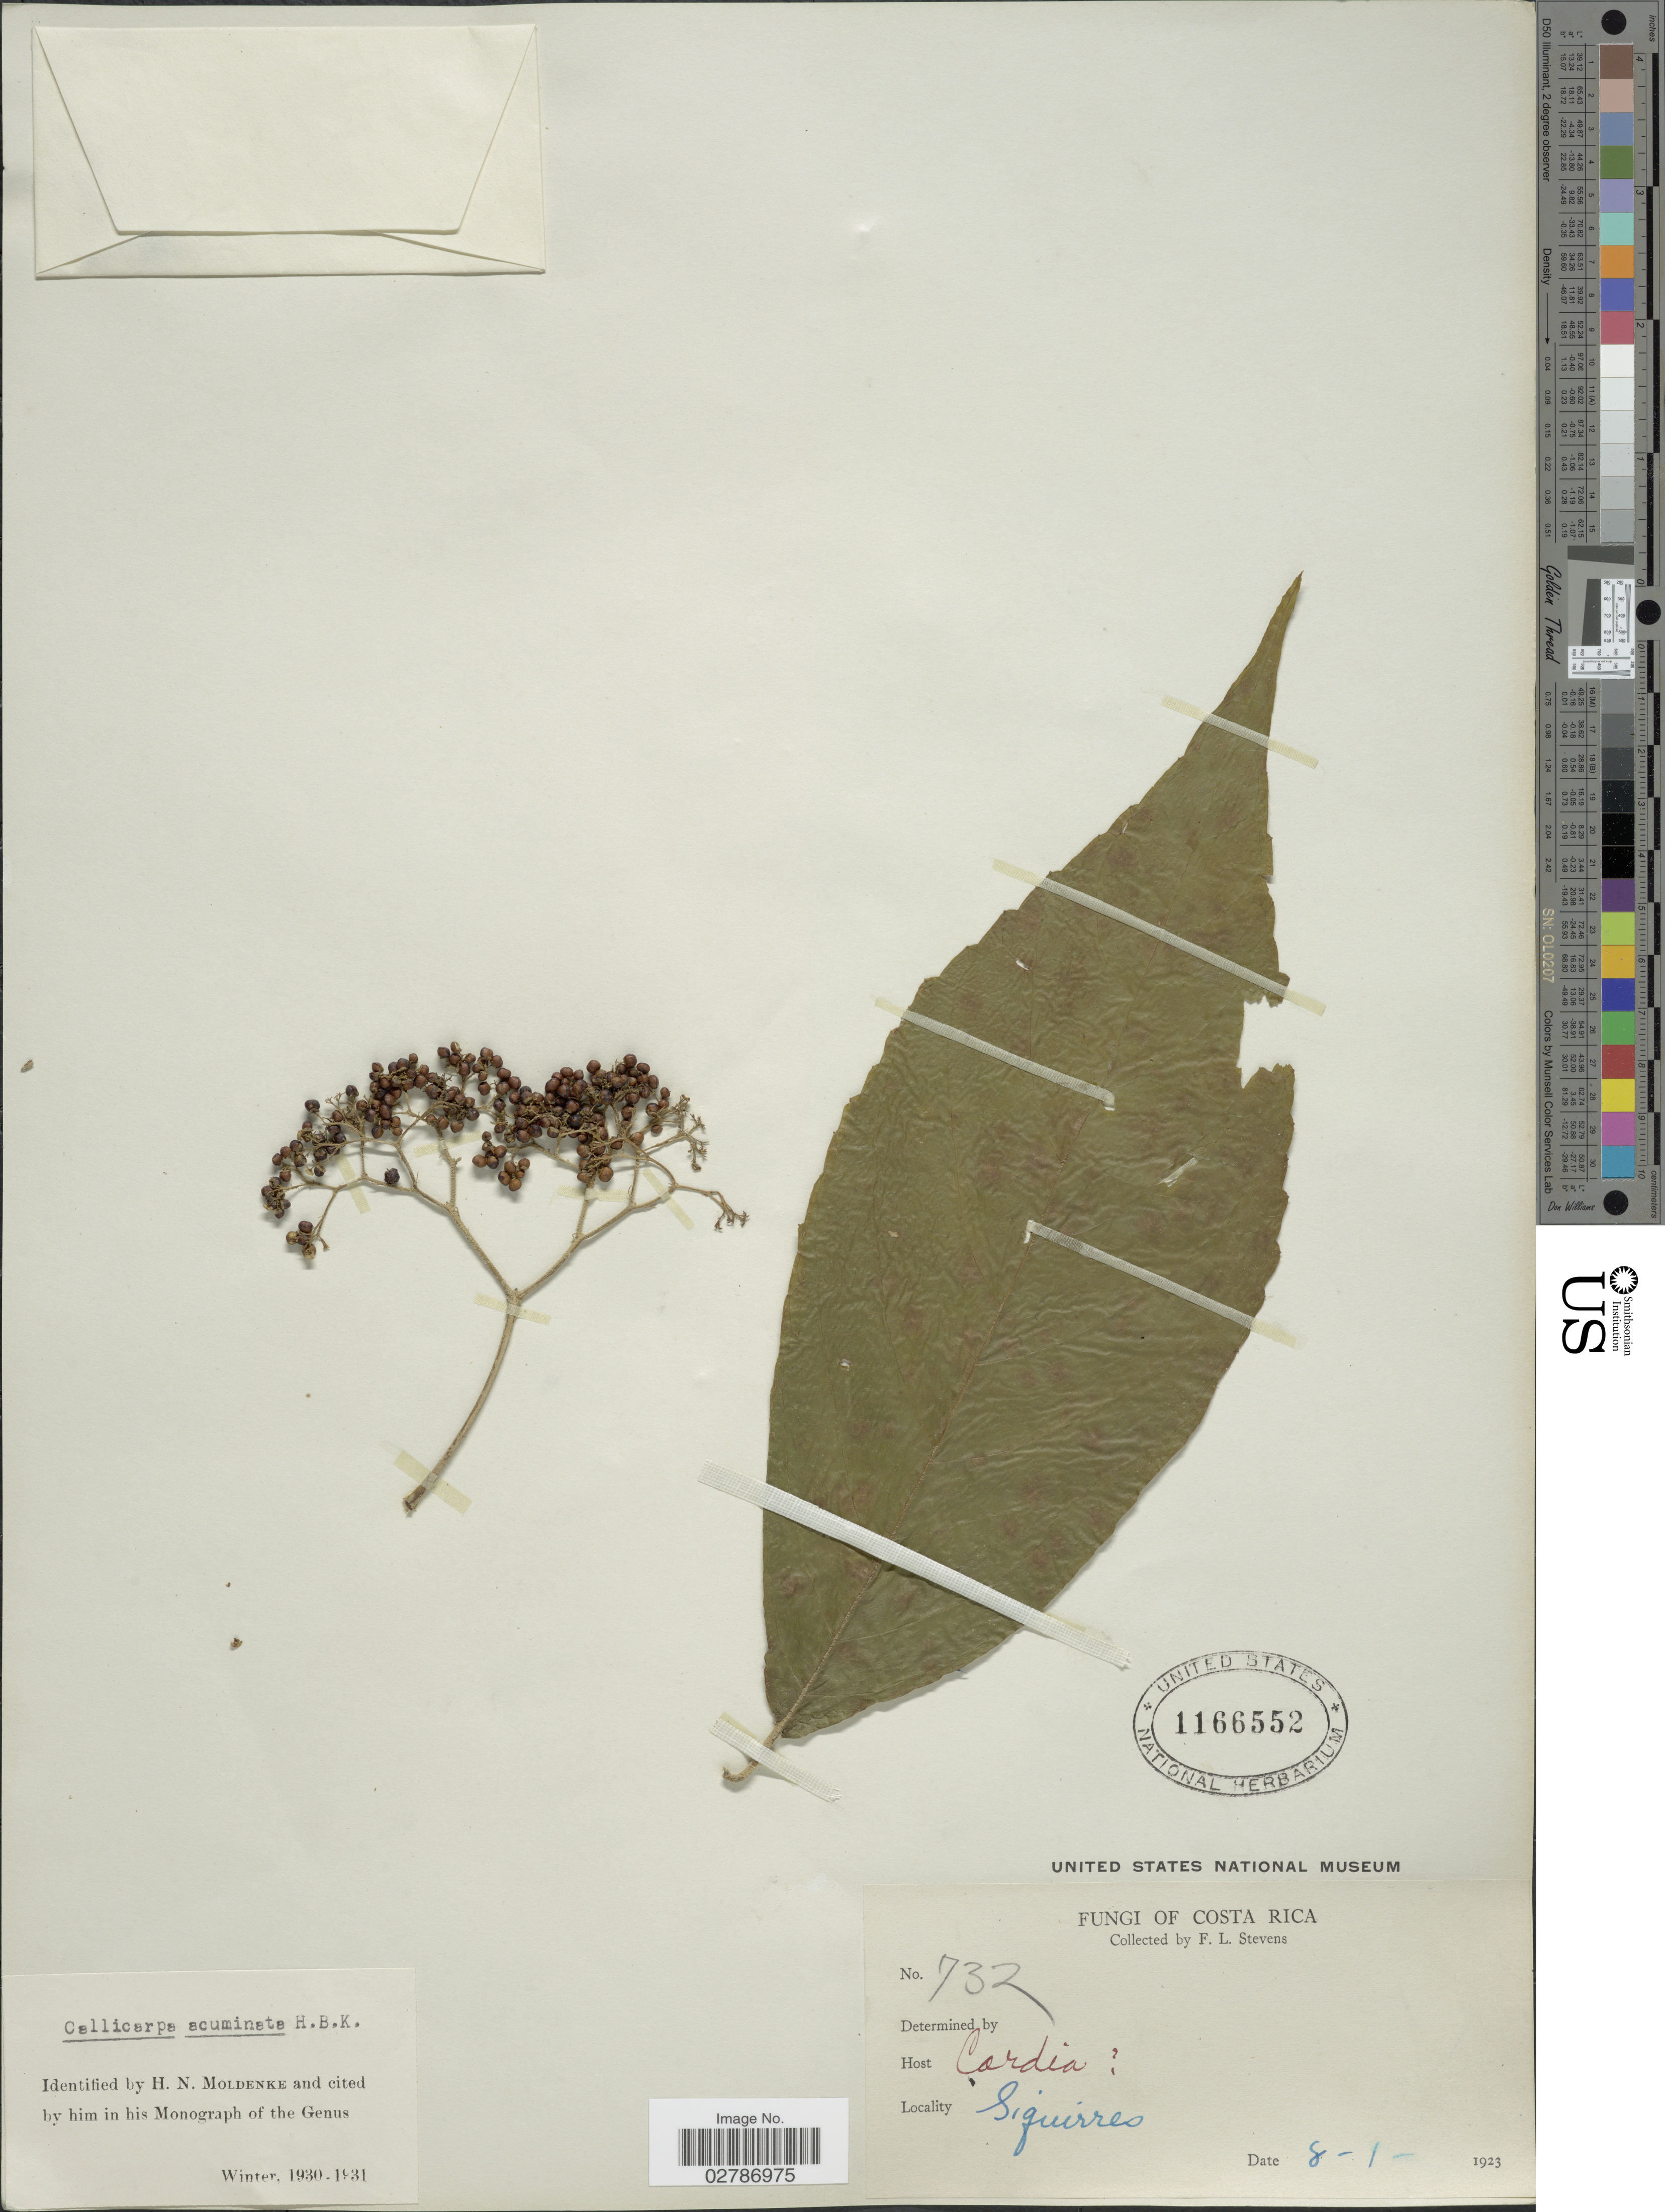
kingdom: Plantae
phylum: Tracheophyta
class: Magnoliopsida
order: Lamiales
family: Lamiaceae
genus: Callicarpa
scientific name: Callicarpa acuminata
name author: Kunth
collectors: F. L. Stevens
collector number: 732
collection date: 1923-08-01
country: Costa Rica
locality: Siquerres.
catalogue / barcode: US 1166552